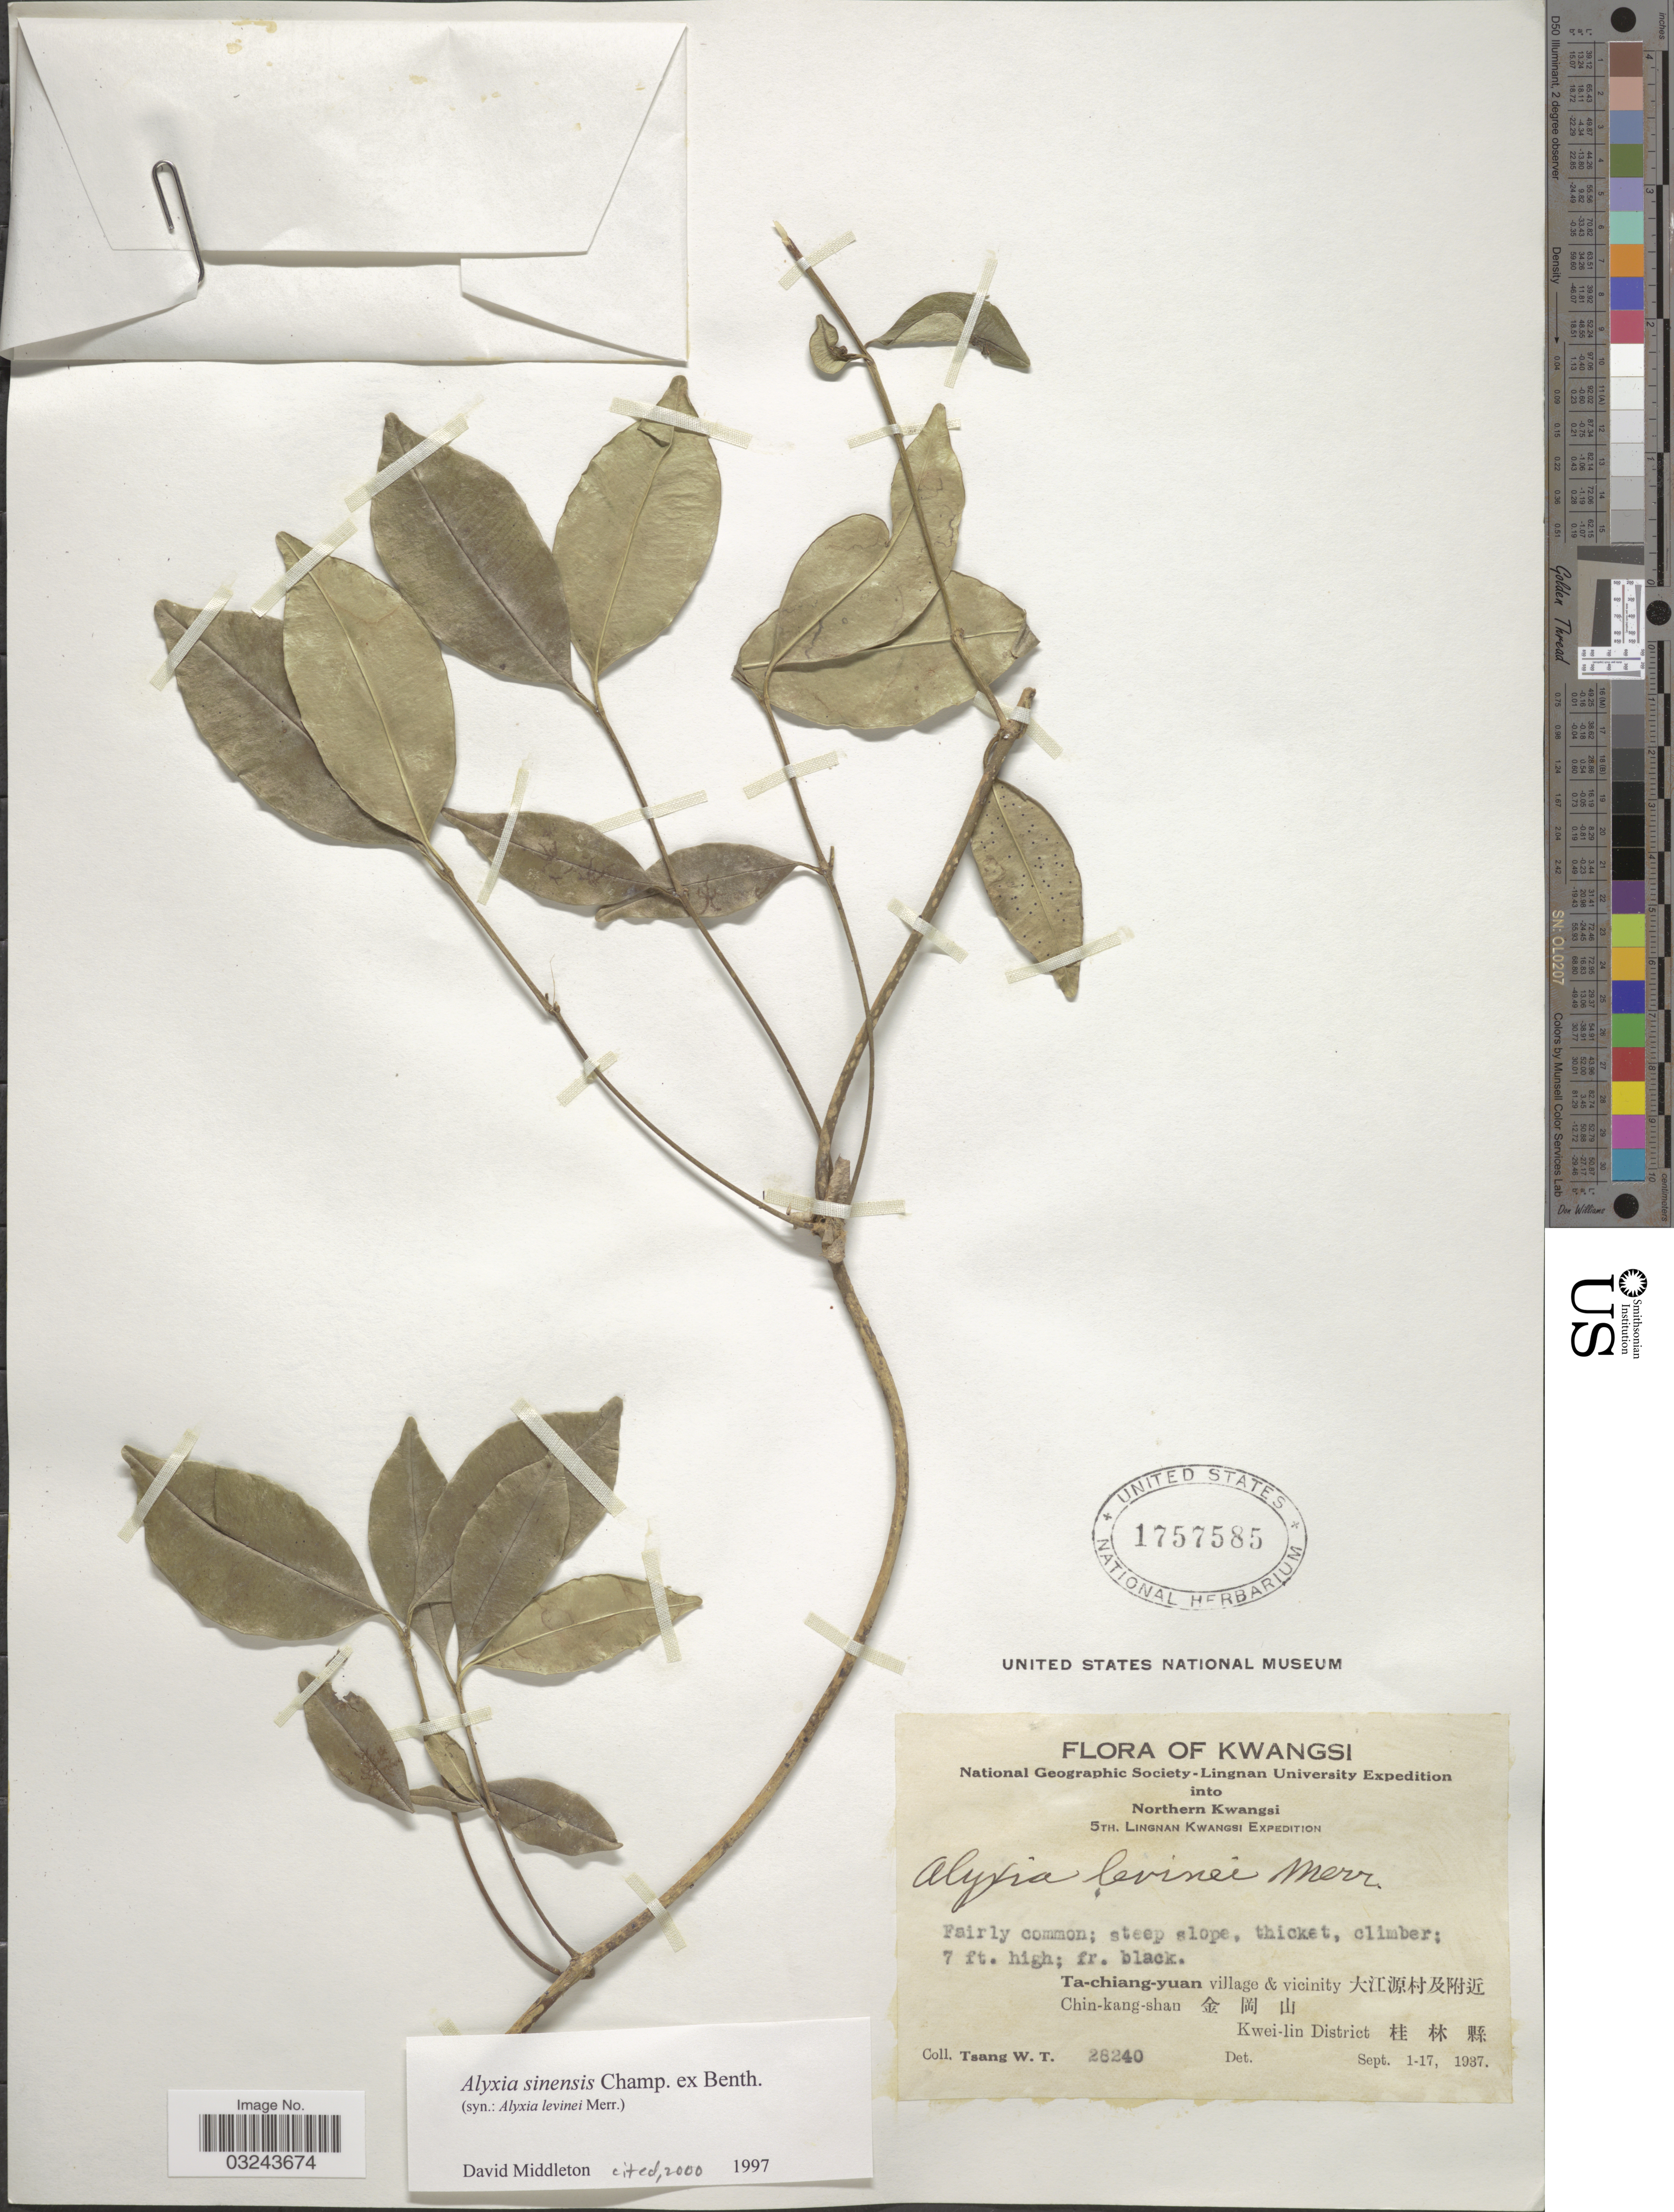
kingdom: Plantae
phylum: Tracheophyta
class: Magnoliopsida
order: Gentianales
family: Apocynaceae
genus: Alyxia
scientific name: Alyxia sinensis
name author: Champ. ex Benth.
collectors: W. T. Tsang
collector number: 28240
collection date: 1937-09-01/1937-09-17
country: China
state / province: Guangxi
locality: Kwangsi. Northern Kwangsi. Ta-chiang-yuan village & vicinity X. Chin-kang-shan X. Kwei-lin District X.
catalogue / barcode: US 1757585